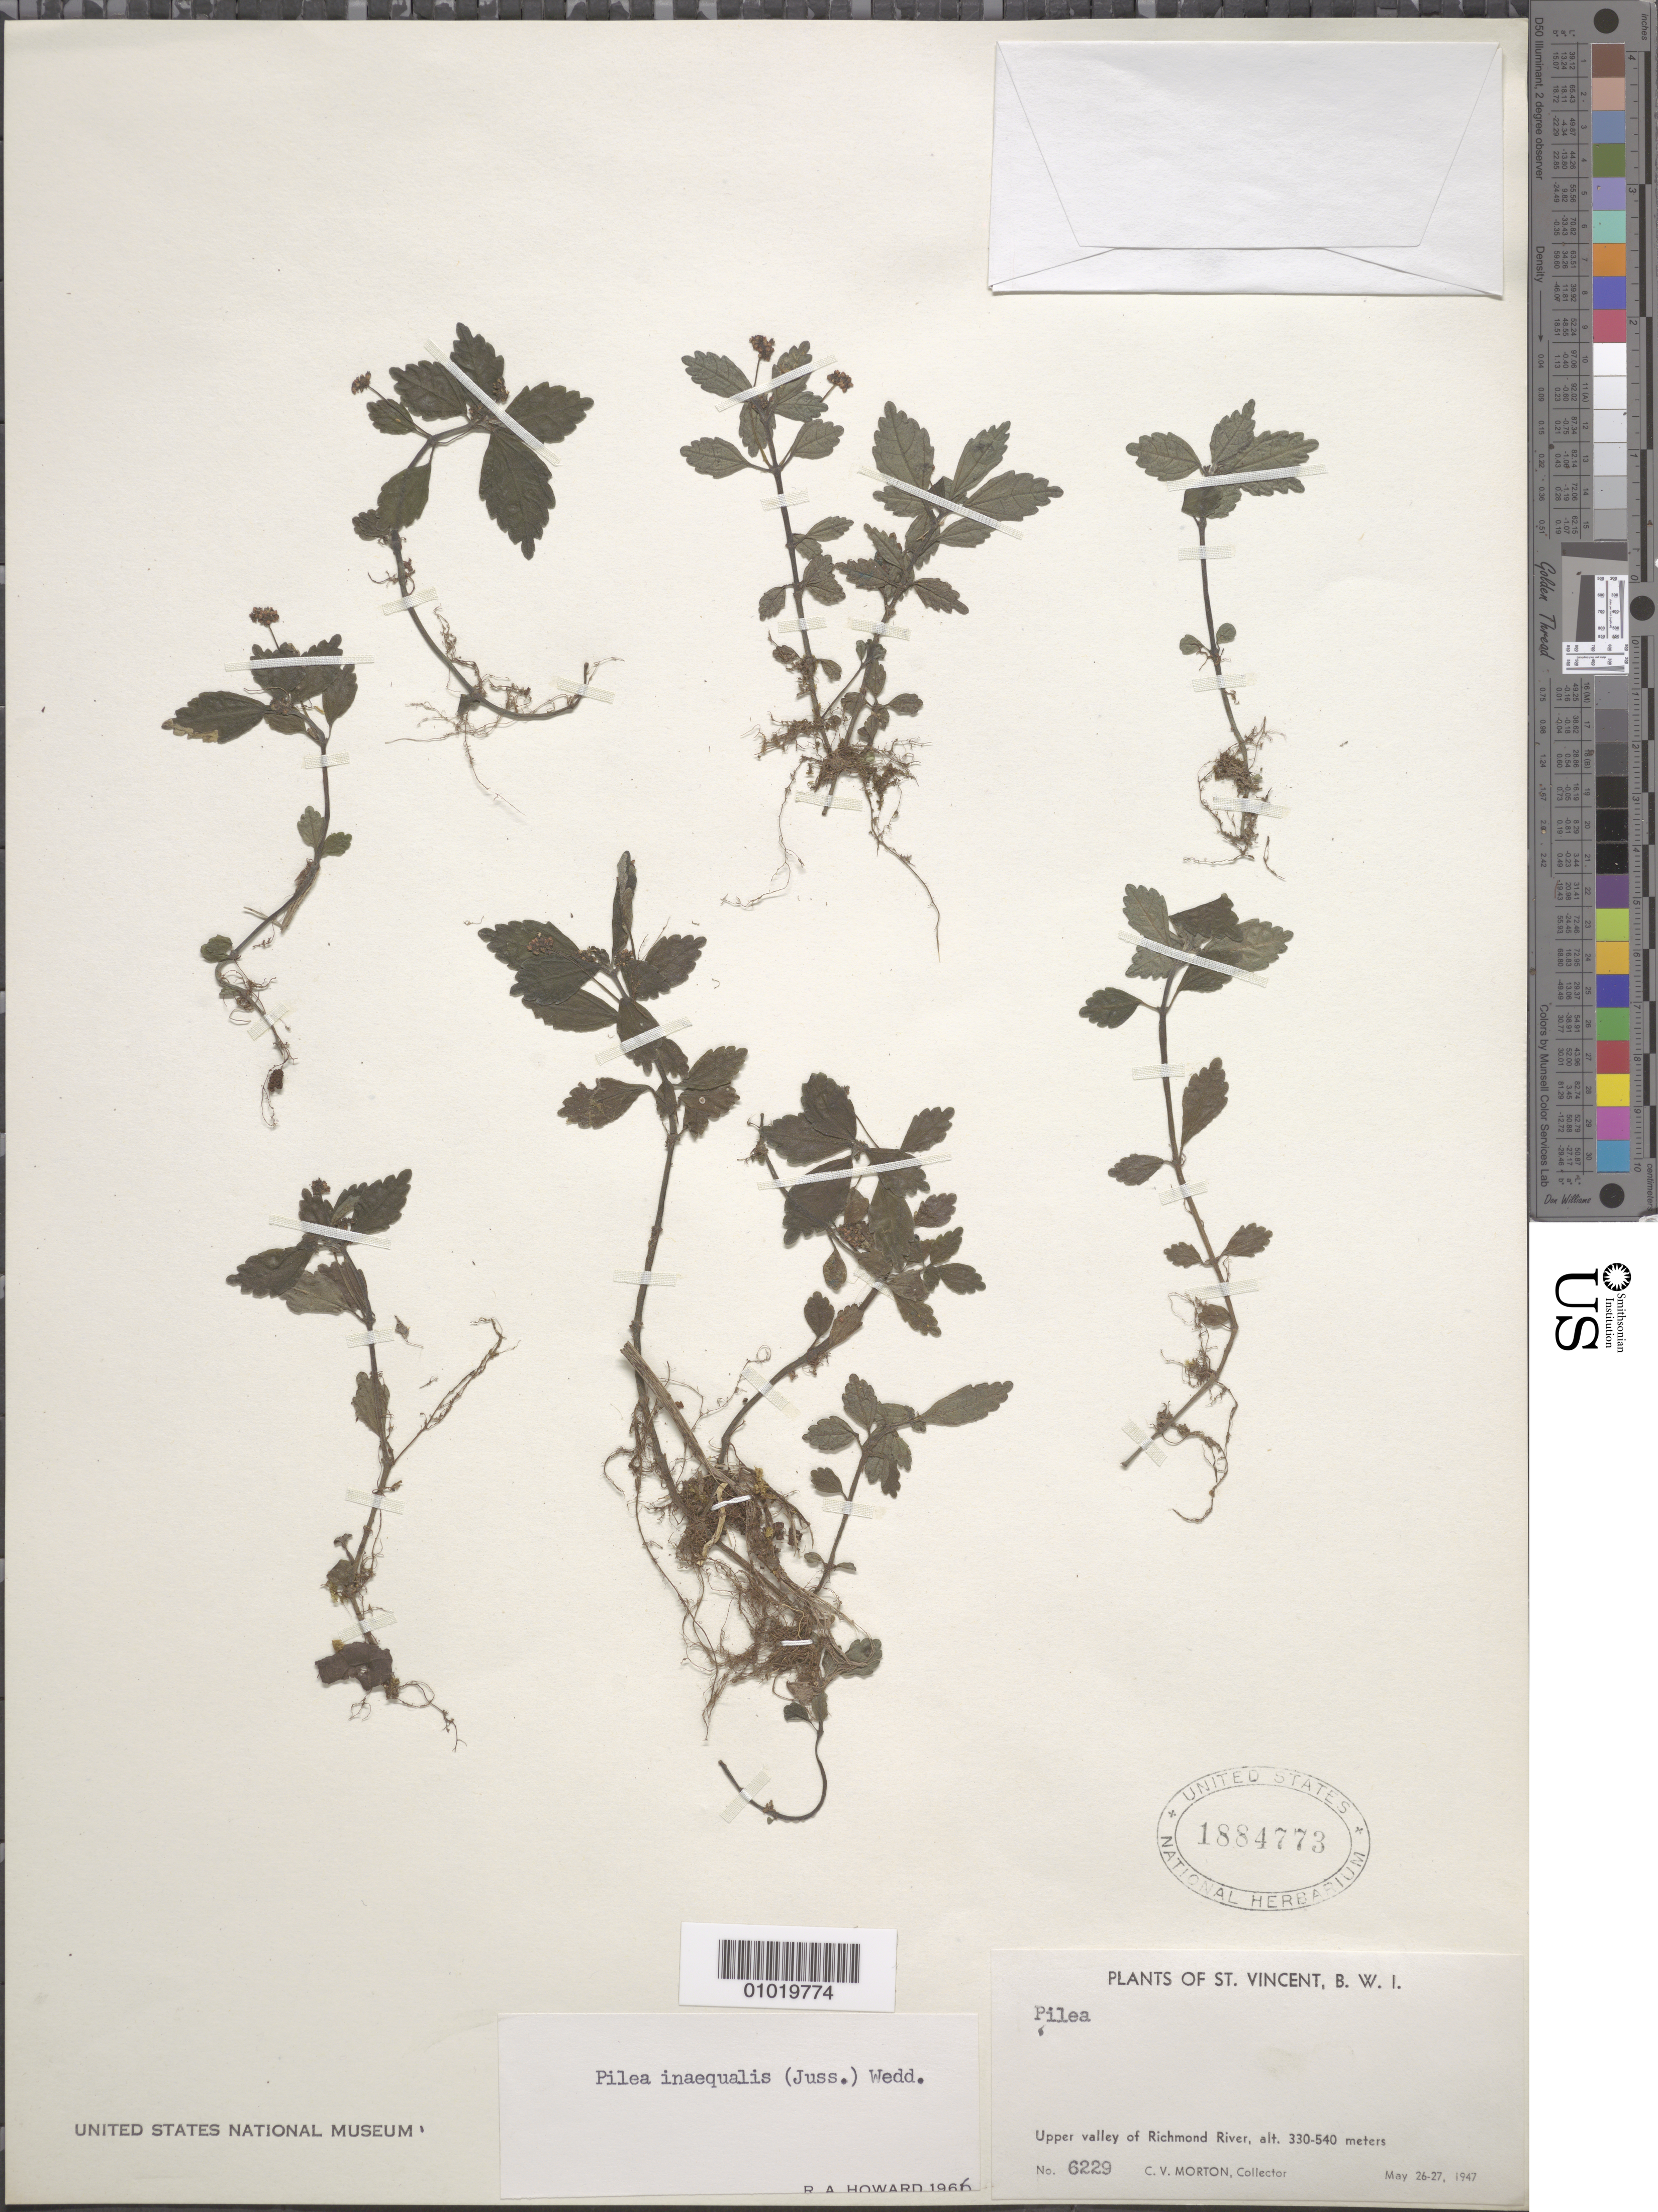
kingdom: Plantae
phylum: Tracheophyta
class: Magnoliopsida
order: Rosales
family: Urticaceae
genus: Pilea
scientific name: Pilea inaequalis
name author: (Juss. ex Poir.) Wedd.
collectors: C. V. Morton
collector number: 6229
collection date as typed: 26 May 1947 to 27 May 1947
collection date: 1947-05-26/1947-05-27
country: St. Vincent - Grenadines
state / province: Saint David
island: St. Vincent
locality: Upper valley of Richmond river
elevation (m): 330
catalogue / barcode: US 1884773